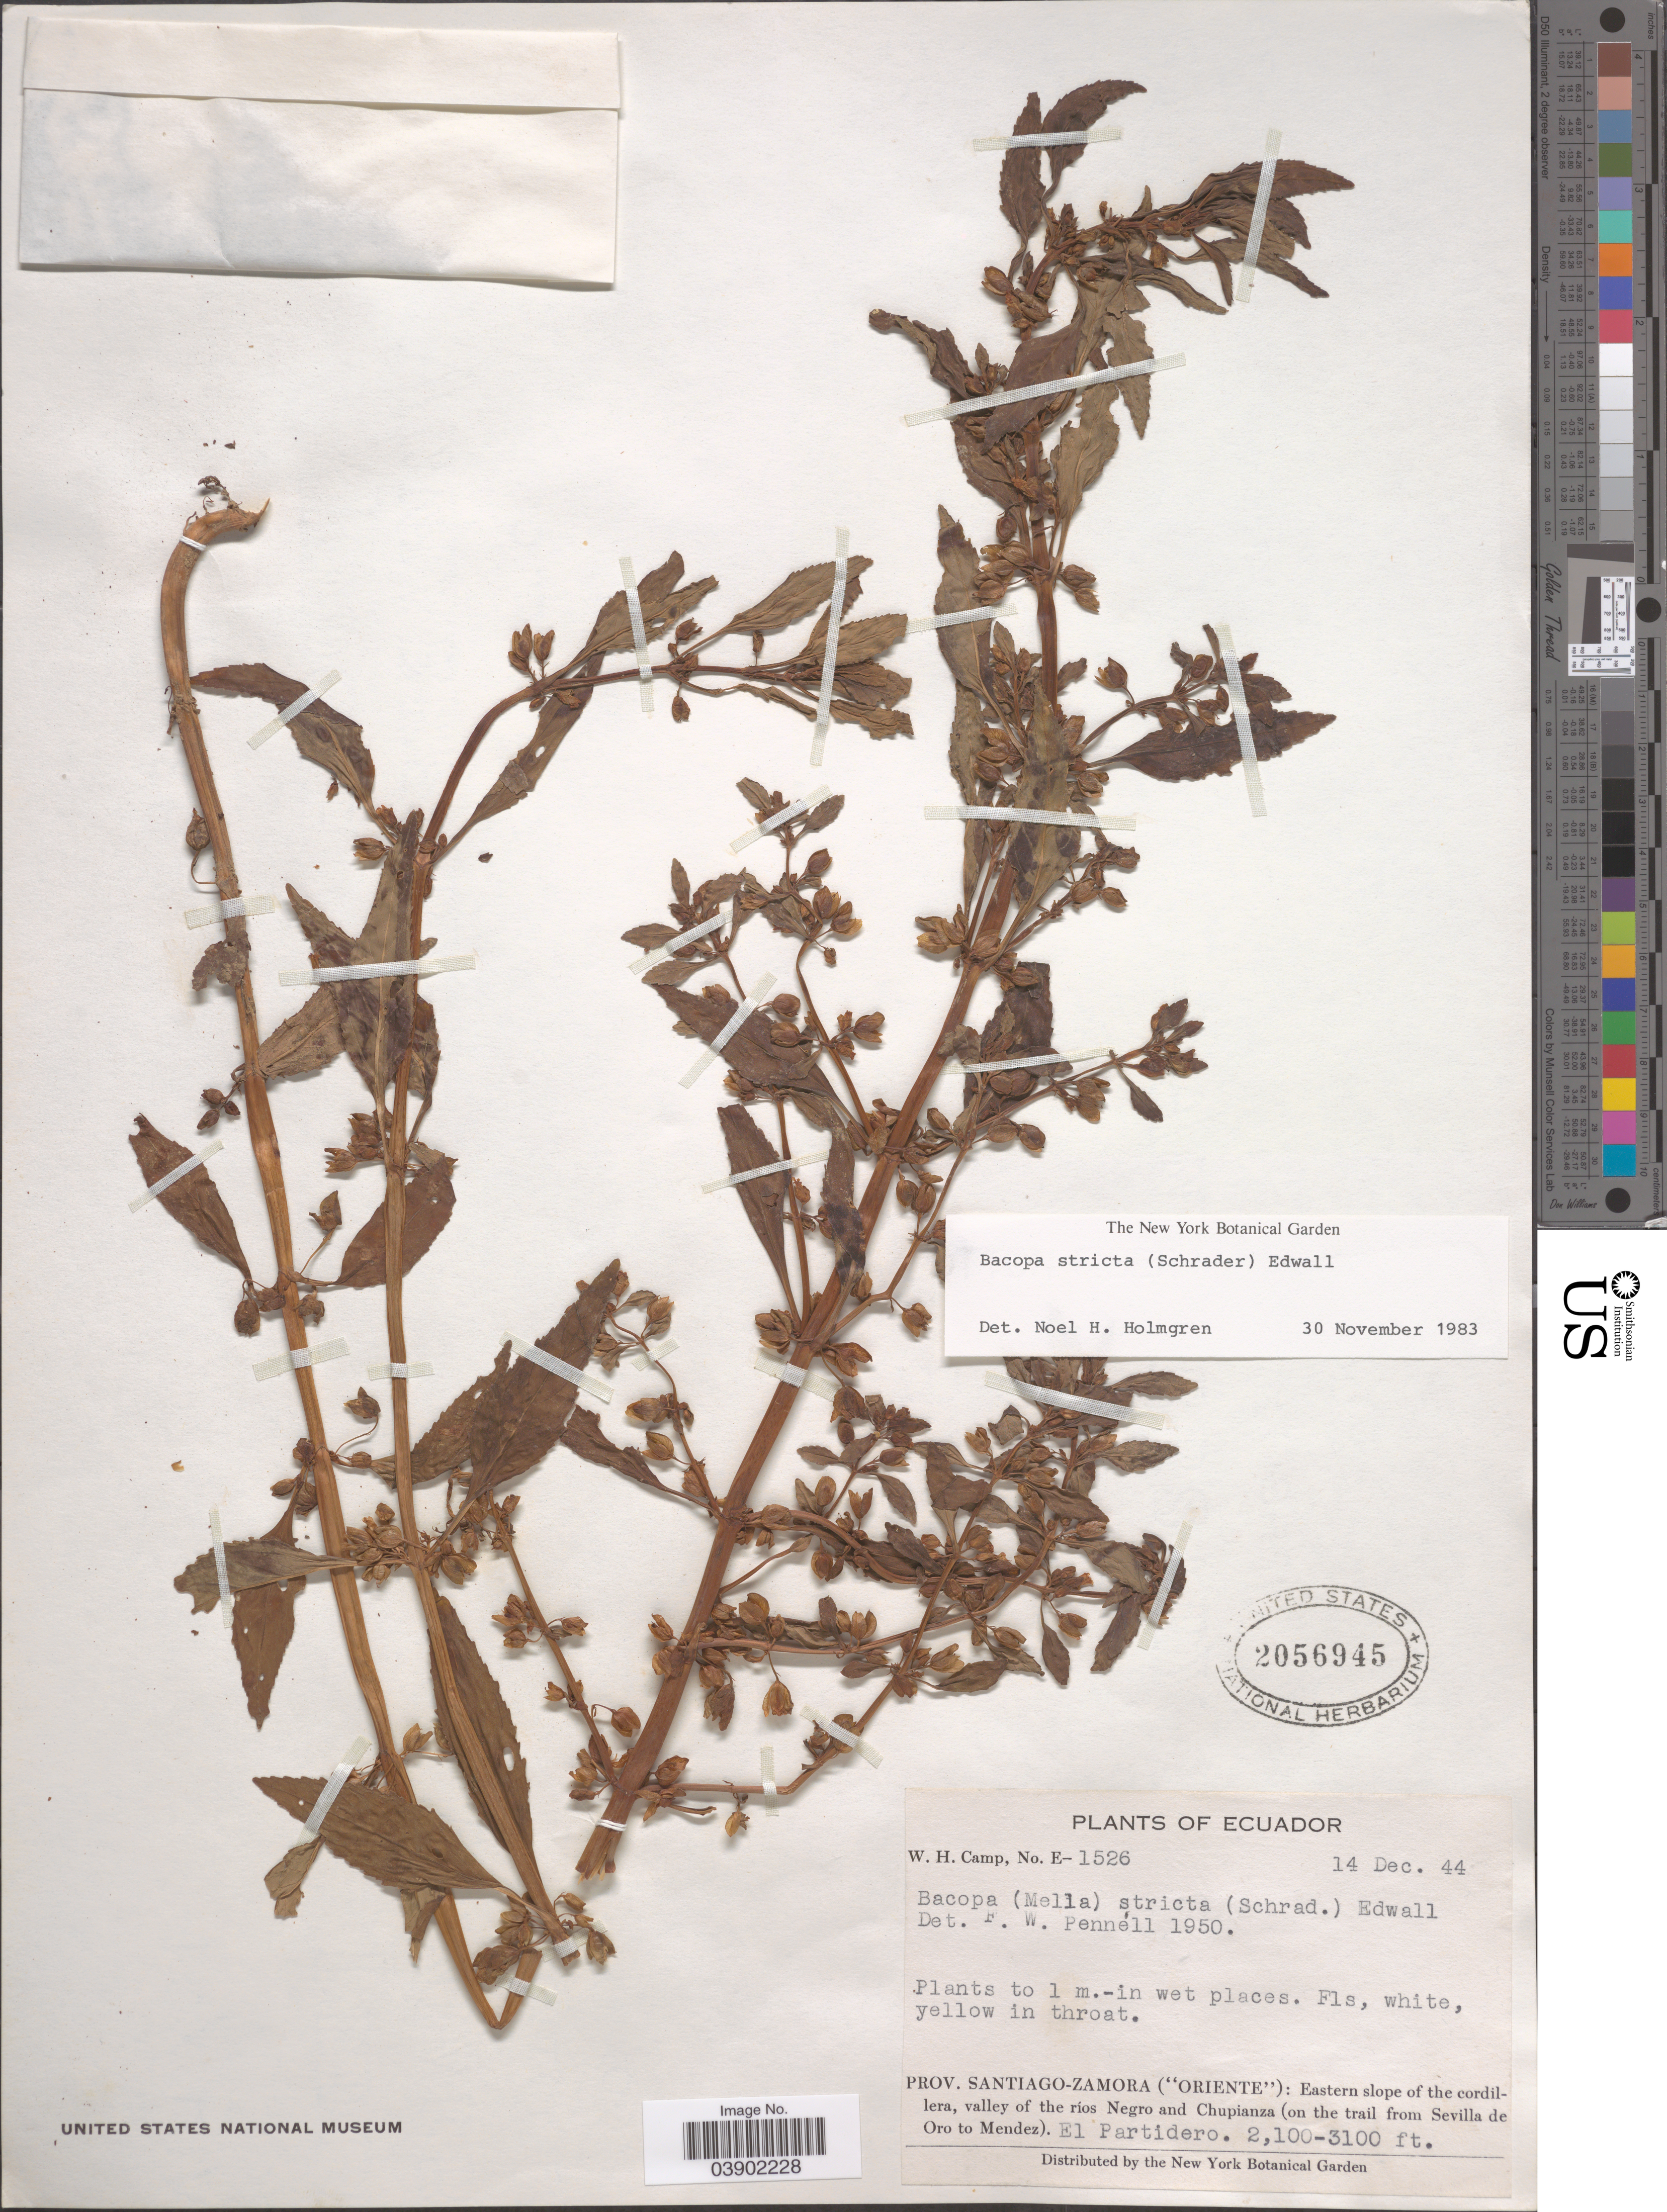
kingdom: Plantae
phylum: Tracheophyta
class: Magnoliopsida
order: Lamiales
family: Plantaginaceae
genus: Bacopa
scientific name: Bacopa stricta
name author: (Schrad.) Wettst. ex Edwall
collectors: W. H. Camp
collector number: E- 1526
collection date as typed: Transcribed d/m/y: 14/12/44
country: Ecuador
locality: Prov. Santiago-Zamora ("Oriente"): Eastern slope of the cordillera, valley of the ríos Negro and Chupianza (on the trail from Sevilla de Oro to Mendez). El Partidero.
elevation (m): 640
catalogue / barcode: US 2056945